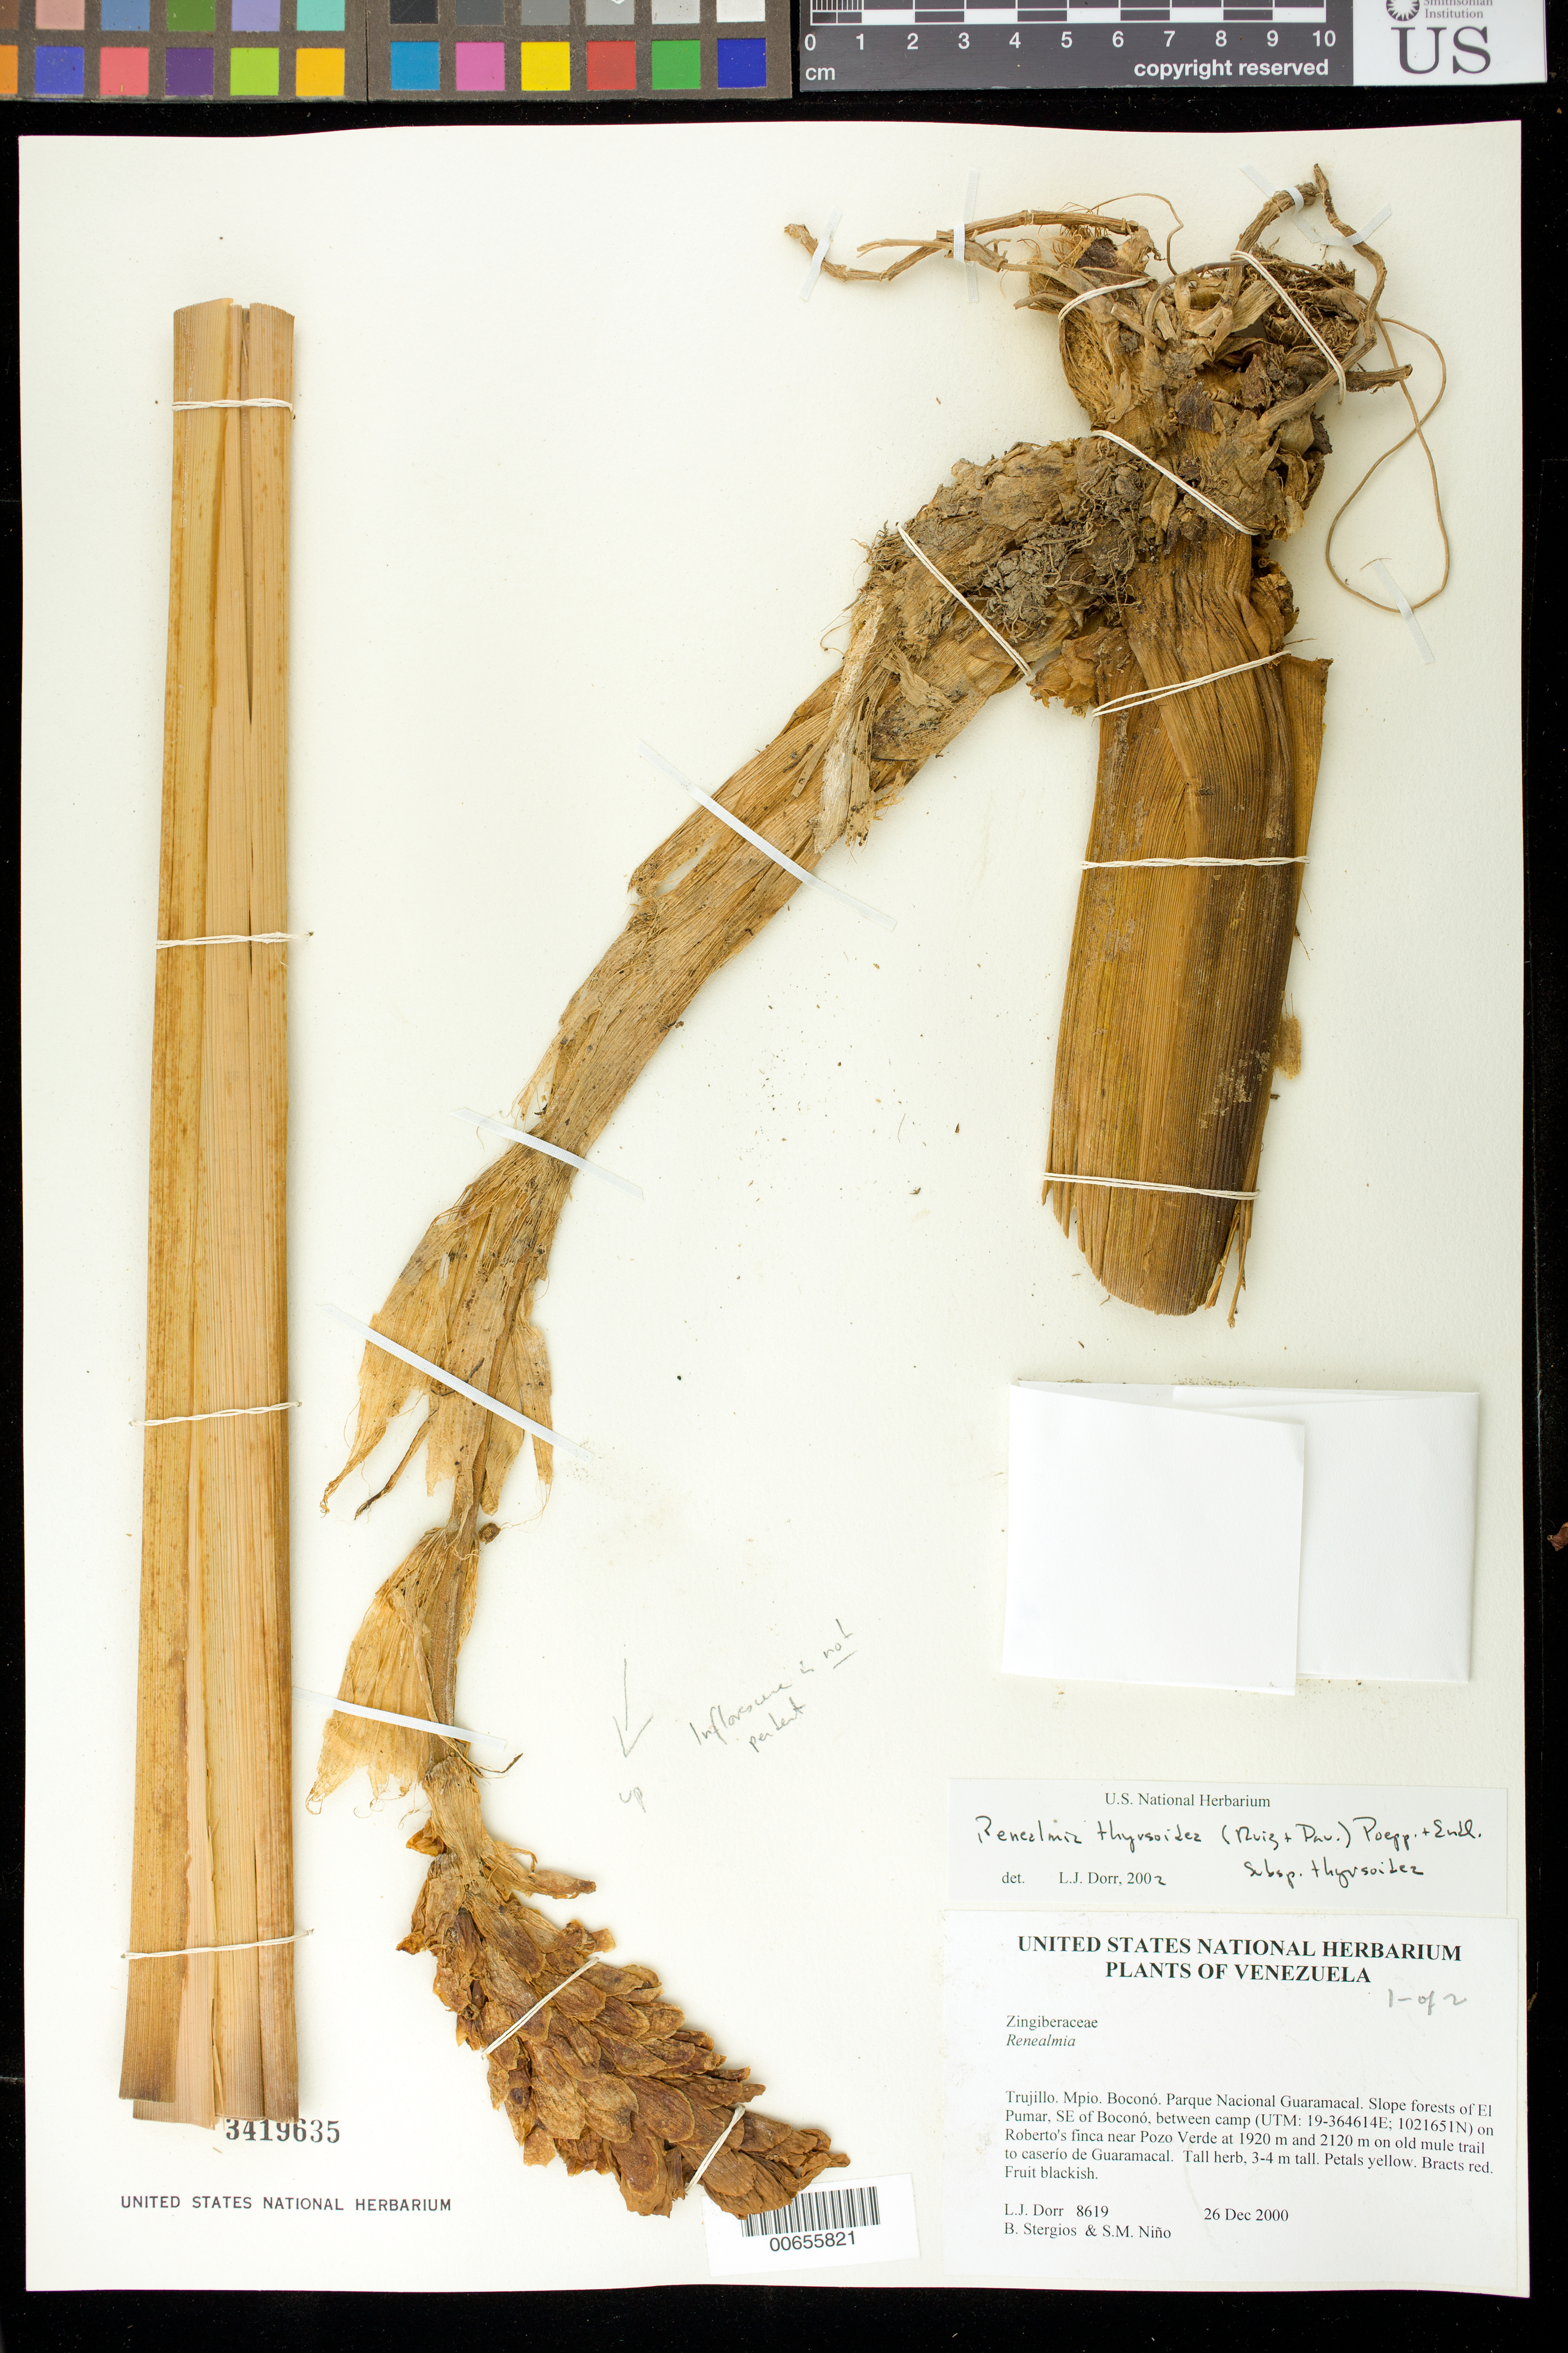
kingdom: Plantae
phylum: Tracheophyta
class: Liliopsida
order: Zingiberales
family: Zingiberaceae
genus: Renealmia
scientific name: Renealmia sp.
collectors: L. J. Dorr, B. G. Stergios & S. M. Niño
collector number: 8619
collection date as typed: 26 Dec 2000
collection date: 2000-12-26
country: Venezuela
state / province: Trujillo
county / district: Boconó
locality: Parque Nacional Guaramacal. El Pumar, SE of Boconó, between camp on Roberto's finca near Pozo Verde at 1920 m and 2120 m on old mule trail to caserío de Guaramacal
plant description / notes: PORT, US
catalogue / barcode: US 3419635